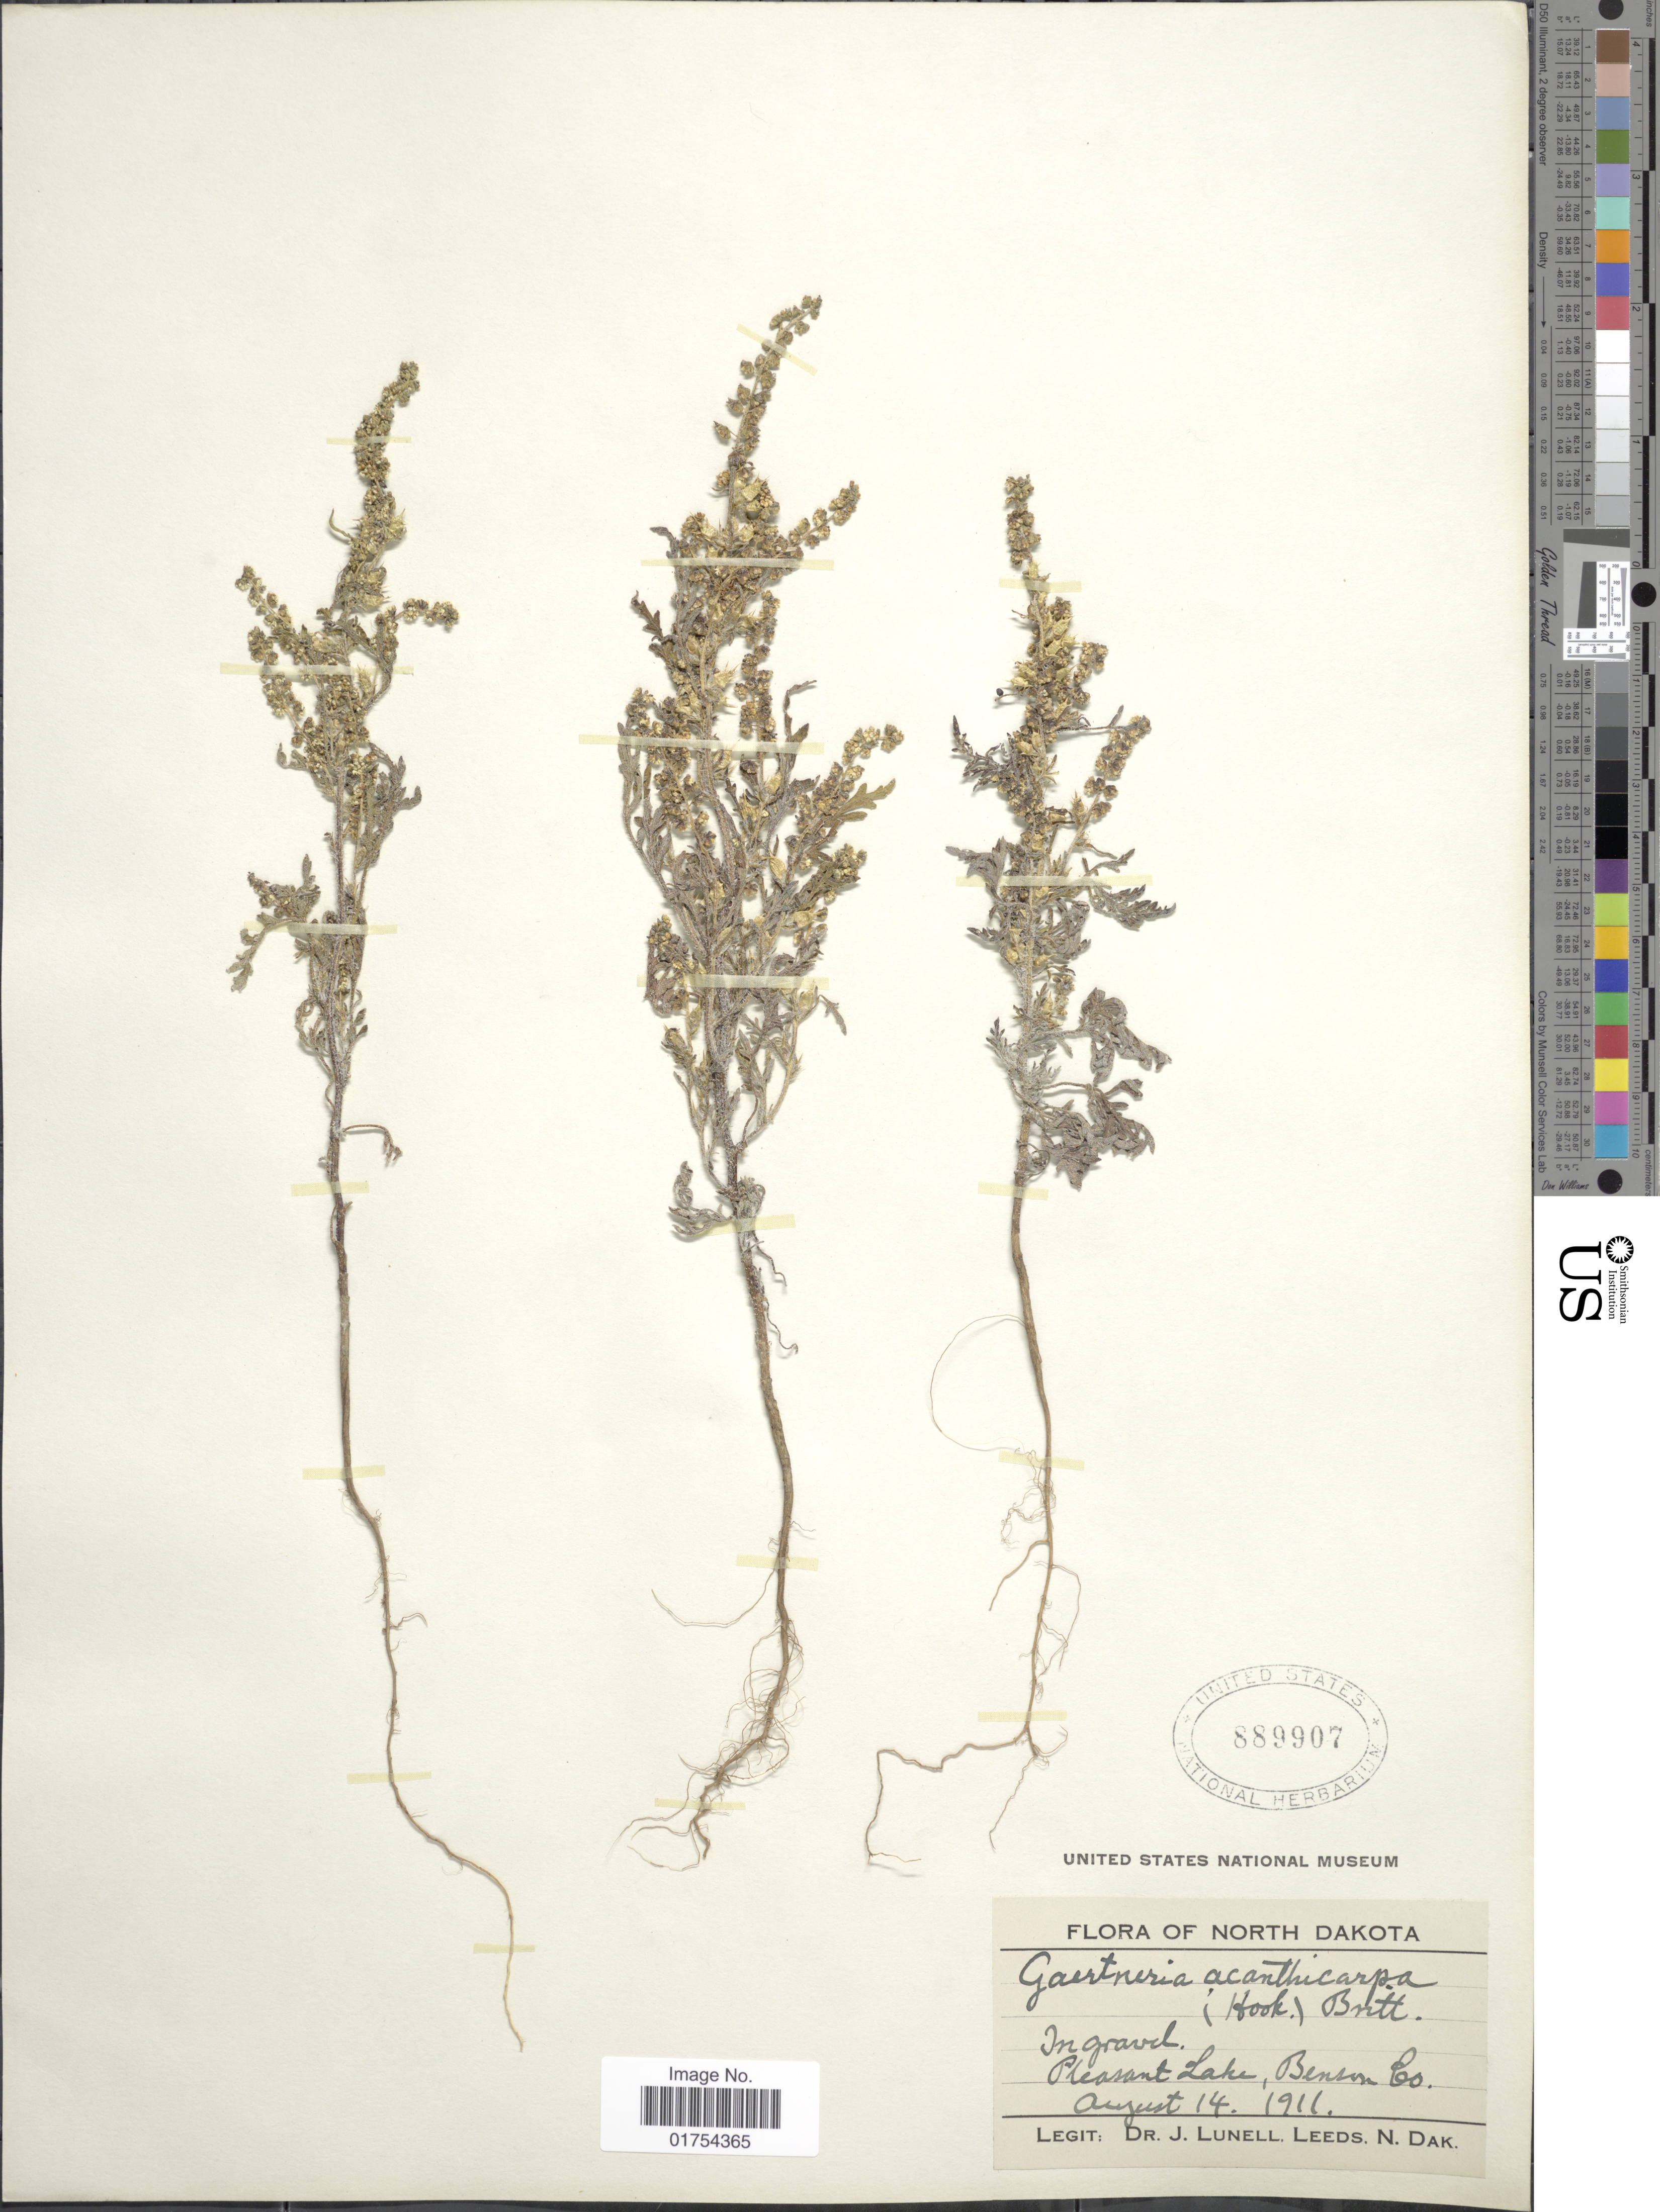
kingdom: Plantae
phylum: Tracheophyta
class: Magnoliopsida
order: Asterales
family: Asteraceae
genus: Franseria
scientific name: Franseria acanthicarpa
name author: Coville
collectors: J. Lunell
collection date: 1911-08-14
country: United States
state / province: North Dakota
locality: Pleasant Lake, Benson Co.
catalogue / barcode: US 889907